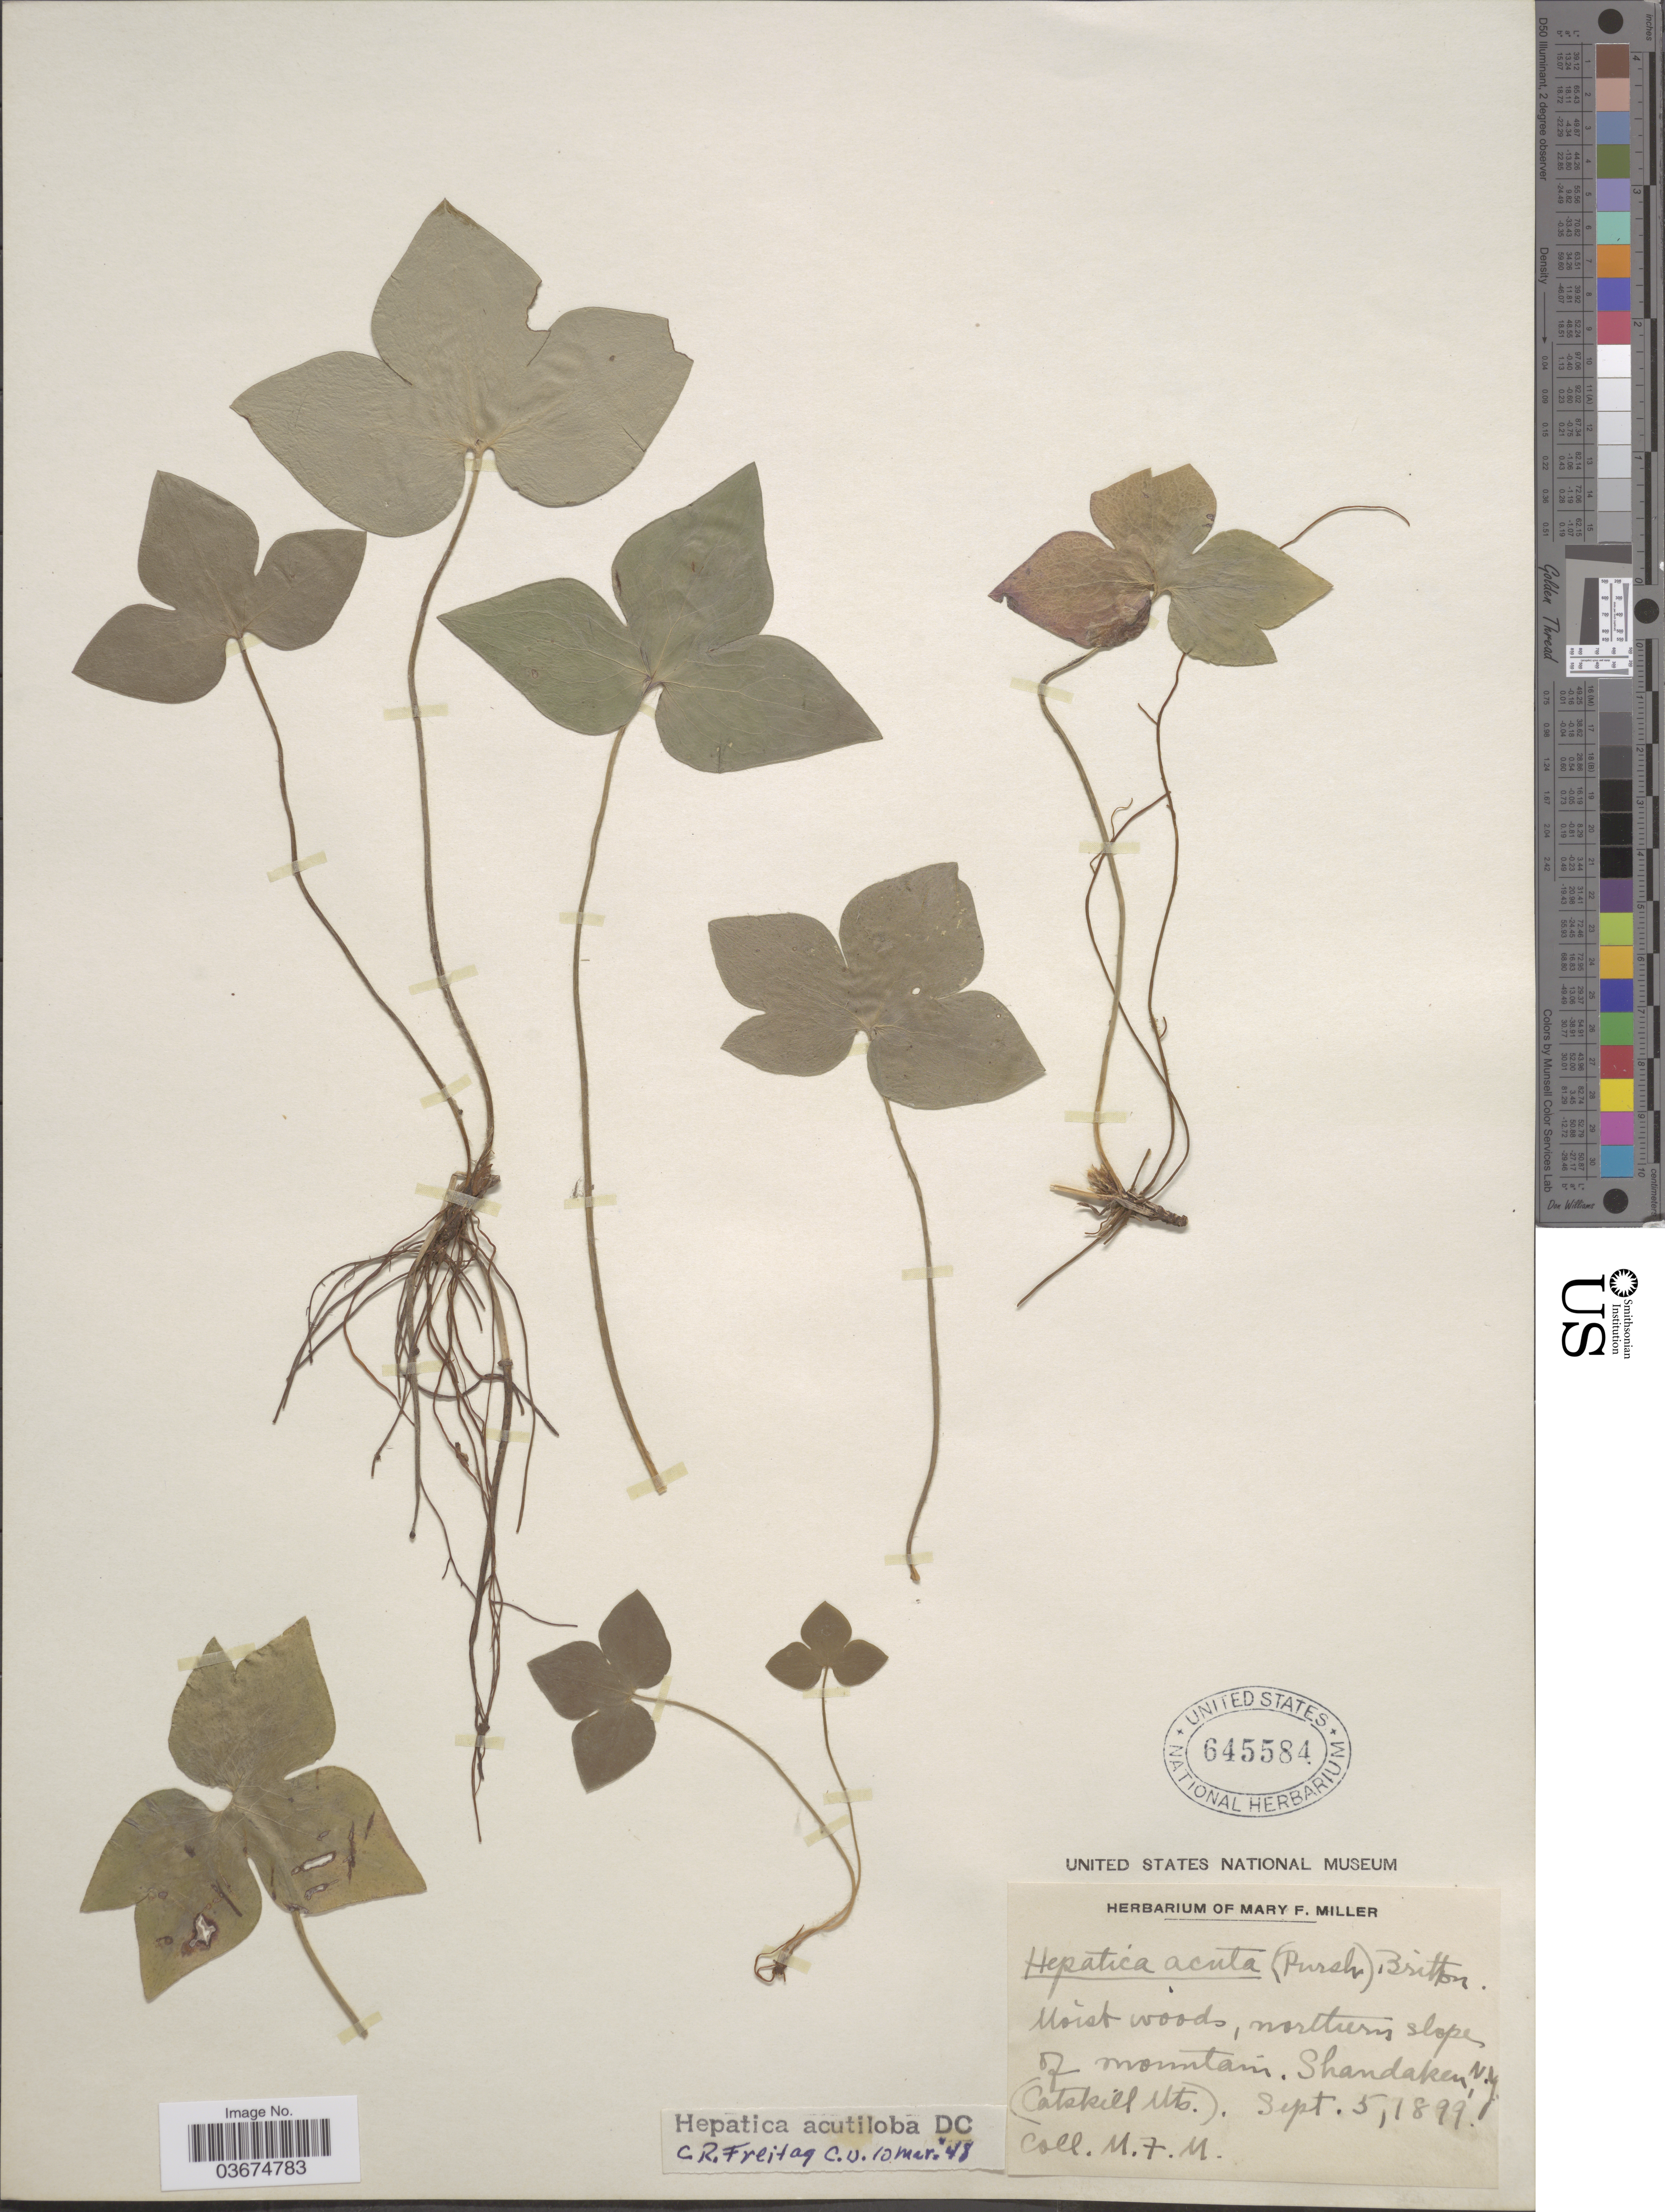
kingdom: Plantae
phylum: Tracheophyta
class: Magnoliopsida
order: Ranunculales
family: Ranunculaceae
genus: Hepatica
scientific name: Hepatica acutiloba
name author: DC.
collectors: M. Miller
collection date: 1899-09-05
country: United States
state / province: New York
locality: Northern slope of mountain. Shandaken. (Catskill Mts.).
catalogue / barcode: US 645584